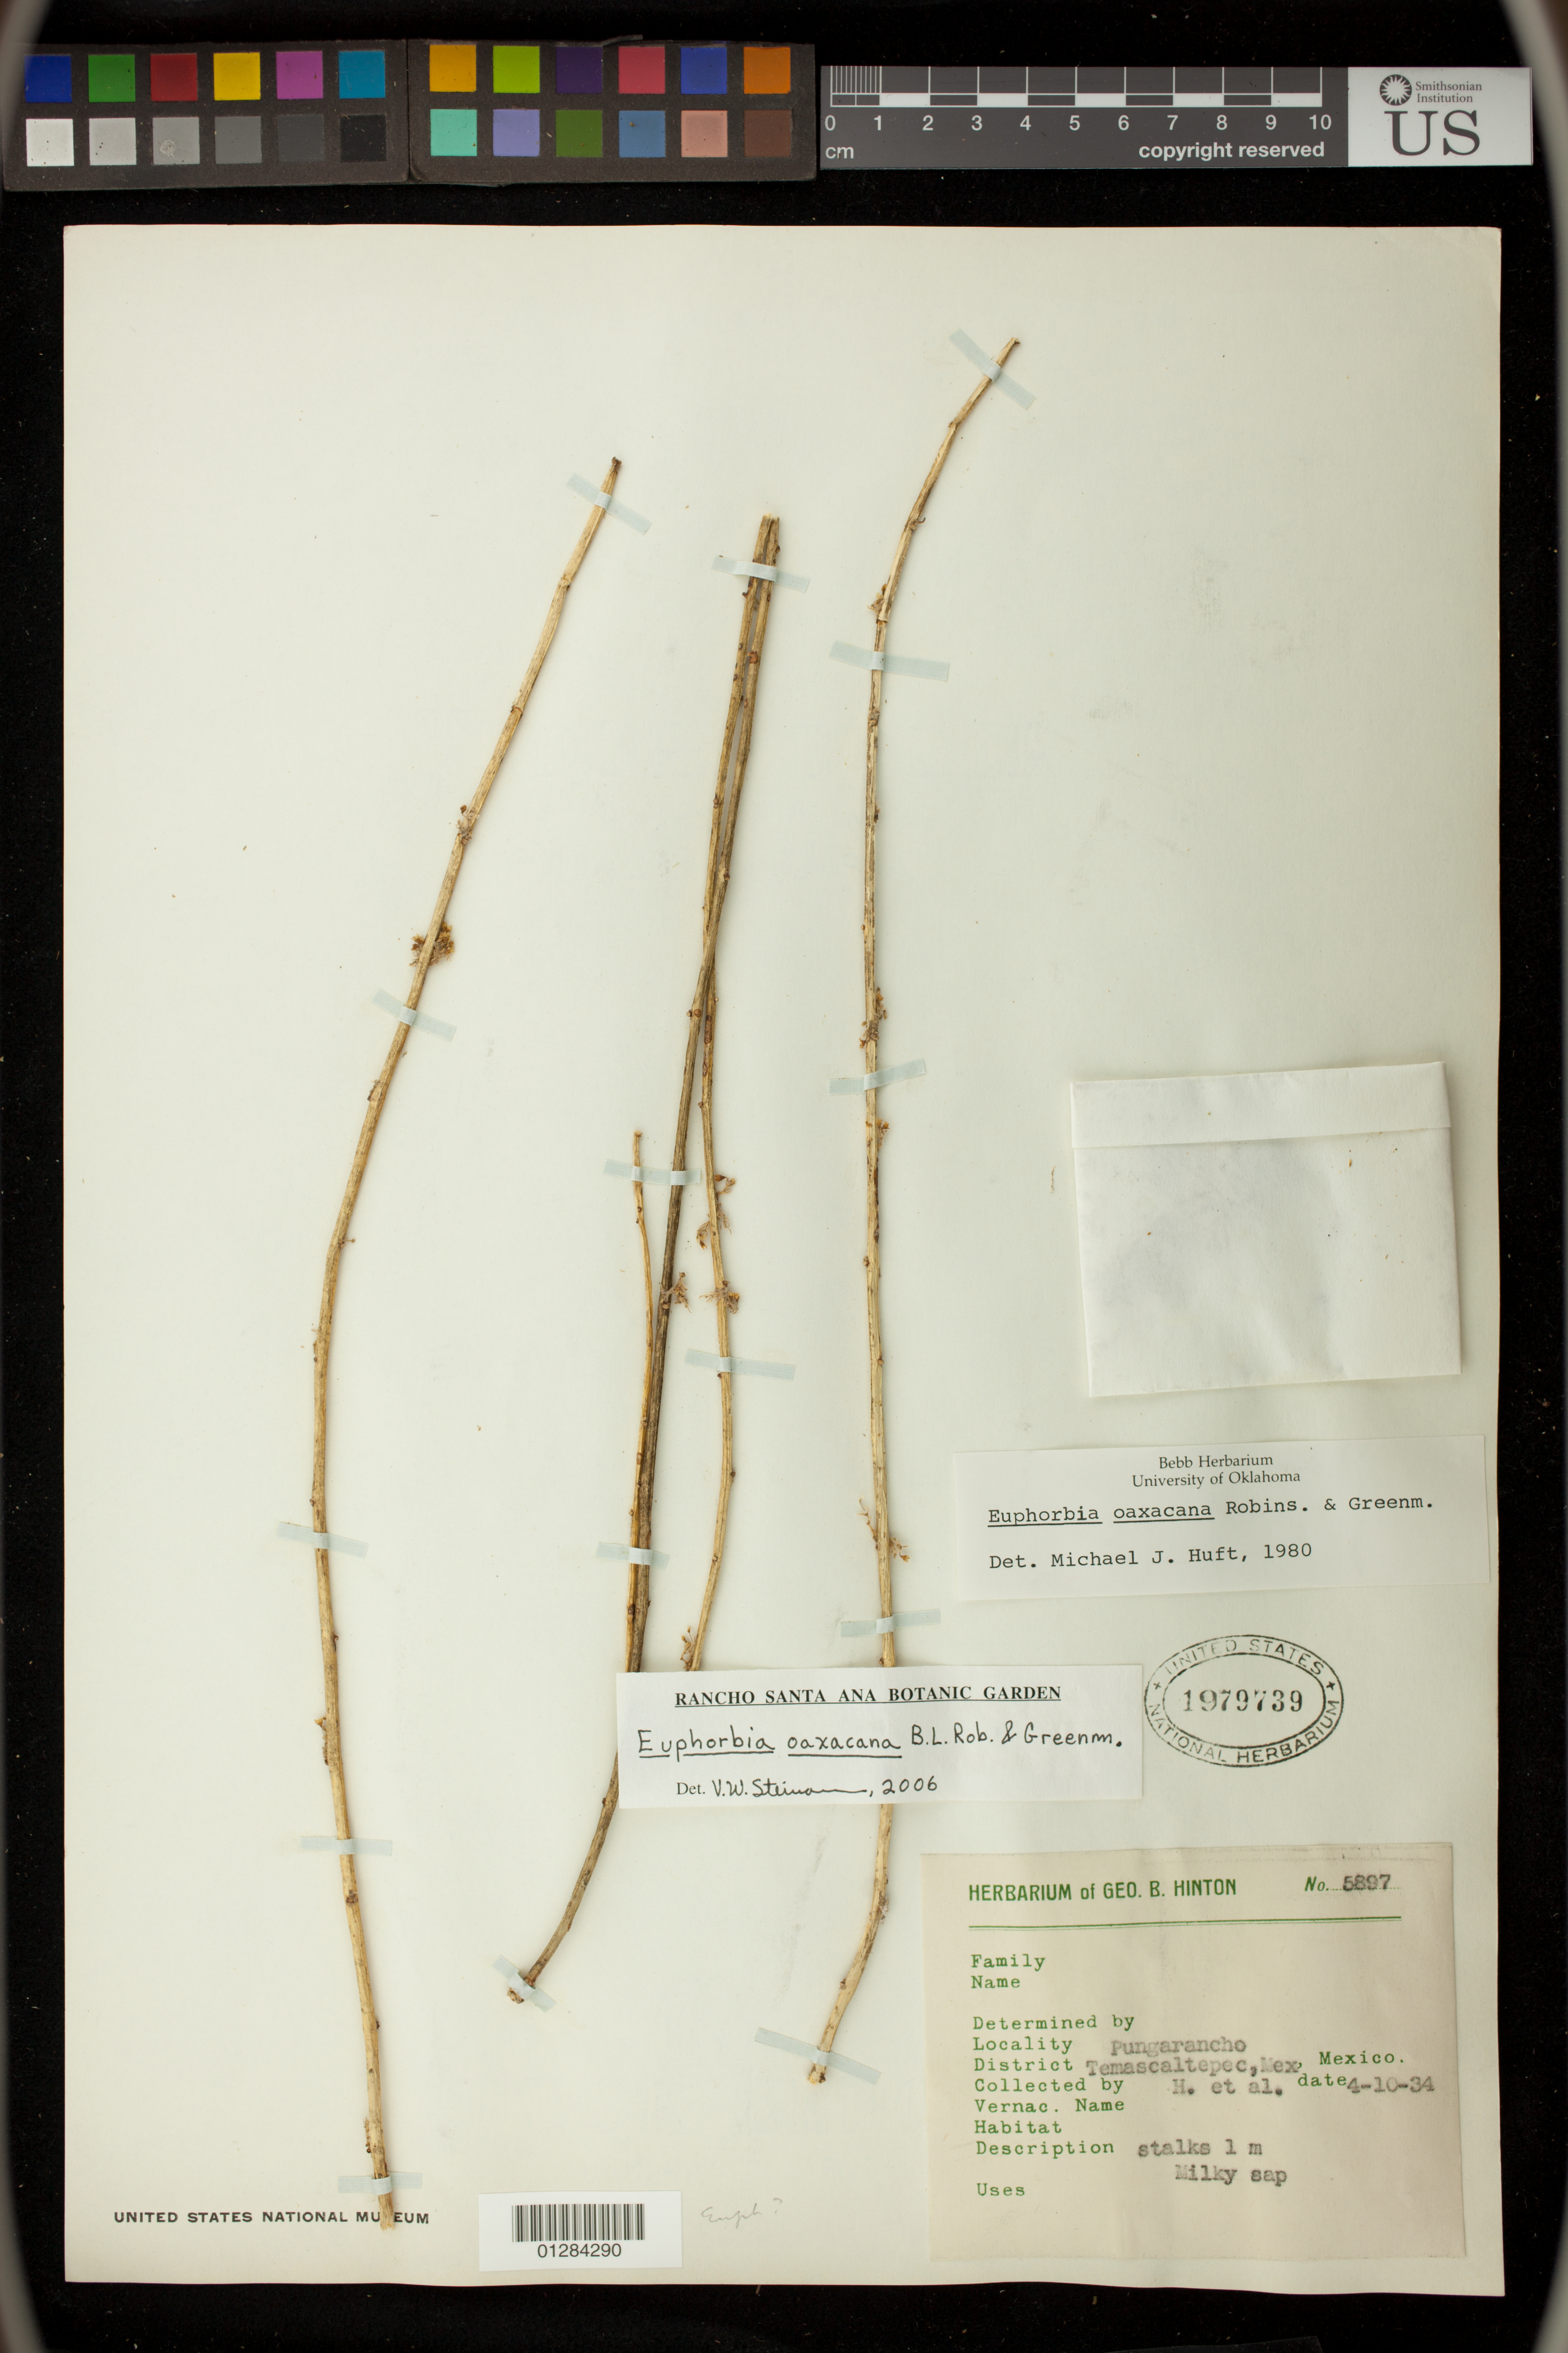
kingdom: Plantae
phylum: Tracheophyta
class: Magnoliopsida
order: Malpighiales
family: Euphorbiaceae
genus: Euphorbia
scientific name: Euphorbia oaxacana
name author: B.L. Rob. & Greenm.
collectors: G. B. Hinton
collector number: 5897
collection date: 1934-04-10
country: Mexico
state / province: México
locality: Temascaltepec, Pungarancho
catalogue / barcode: US 1979739